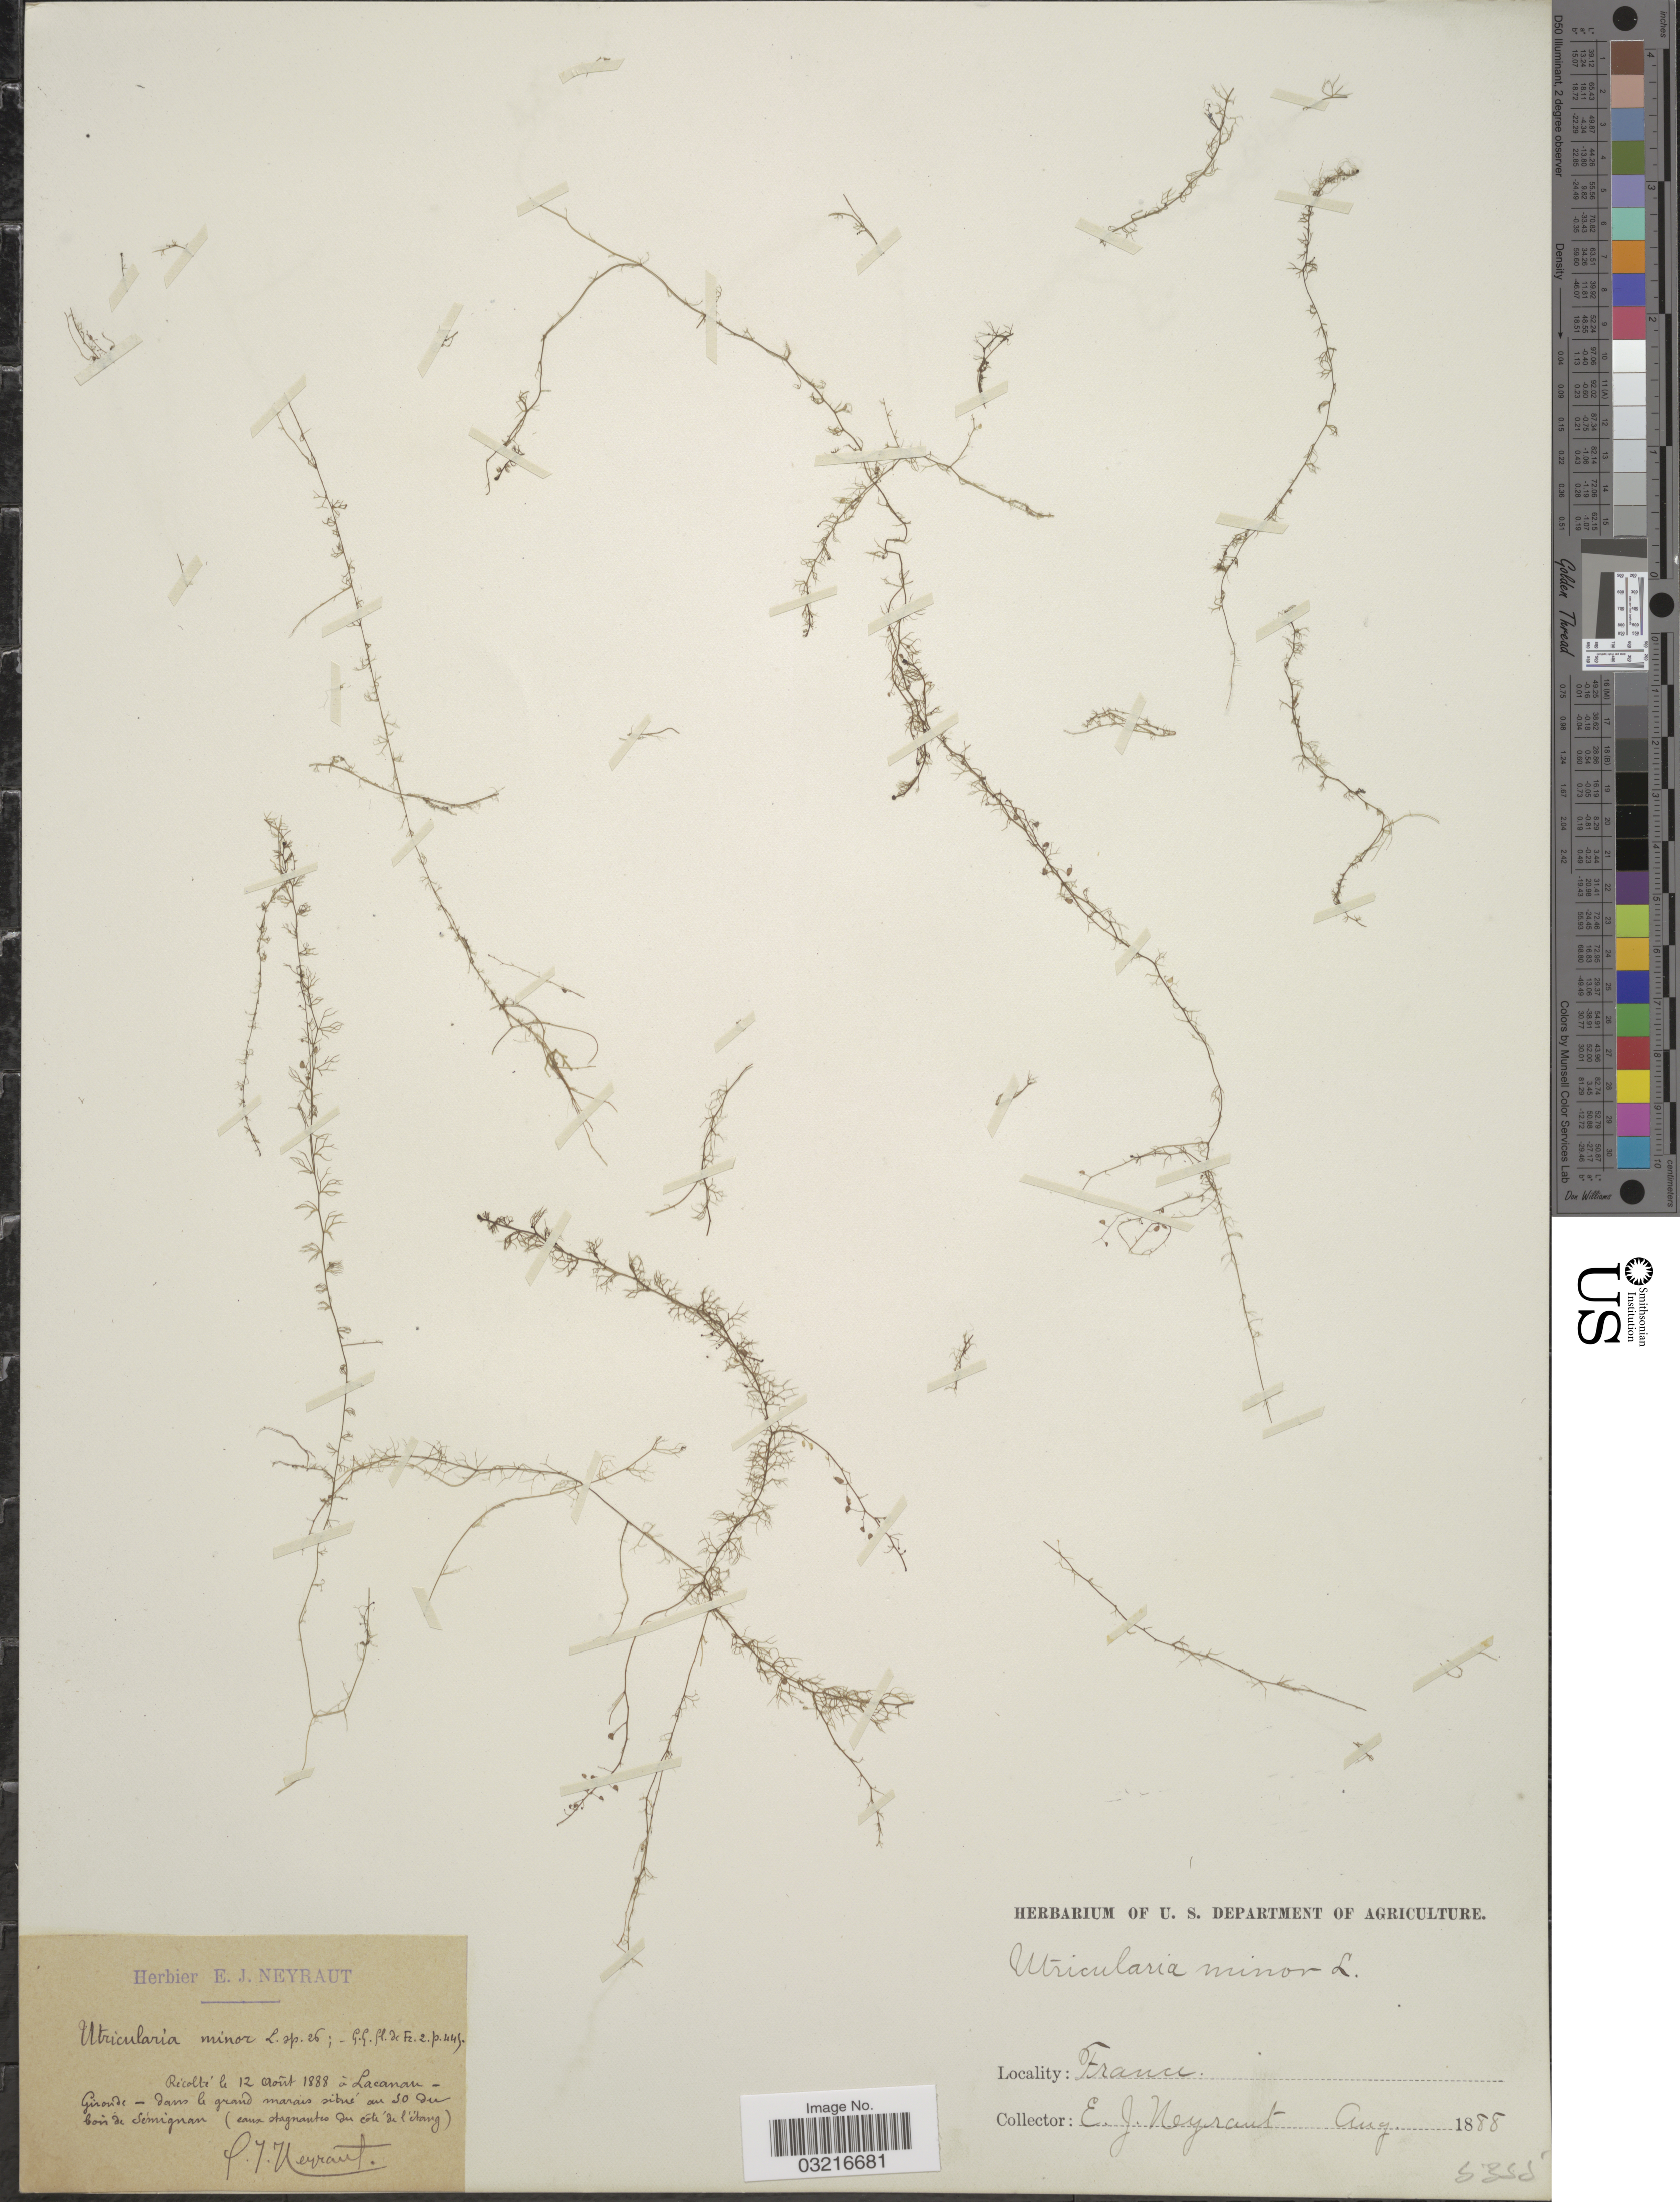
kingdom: Plantae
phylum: Tracheophyta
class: Magnoliopsida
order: Lamiales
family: Lentibulariaceae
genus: Utricularia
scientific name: Utricularia minor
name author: L.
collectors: E. Neyraut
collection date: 1888-08-12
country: France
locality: Lacanau - Gironde - dans le grand marais sibué au SO du bon de Semignan (cauca stagnanto du côte de l'etang).